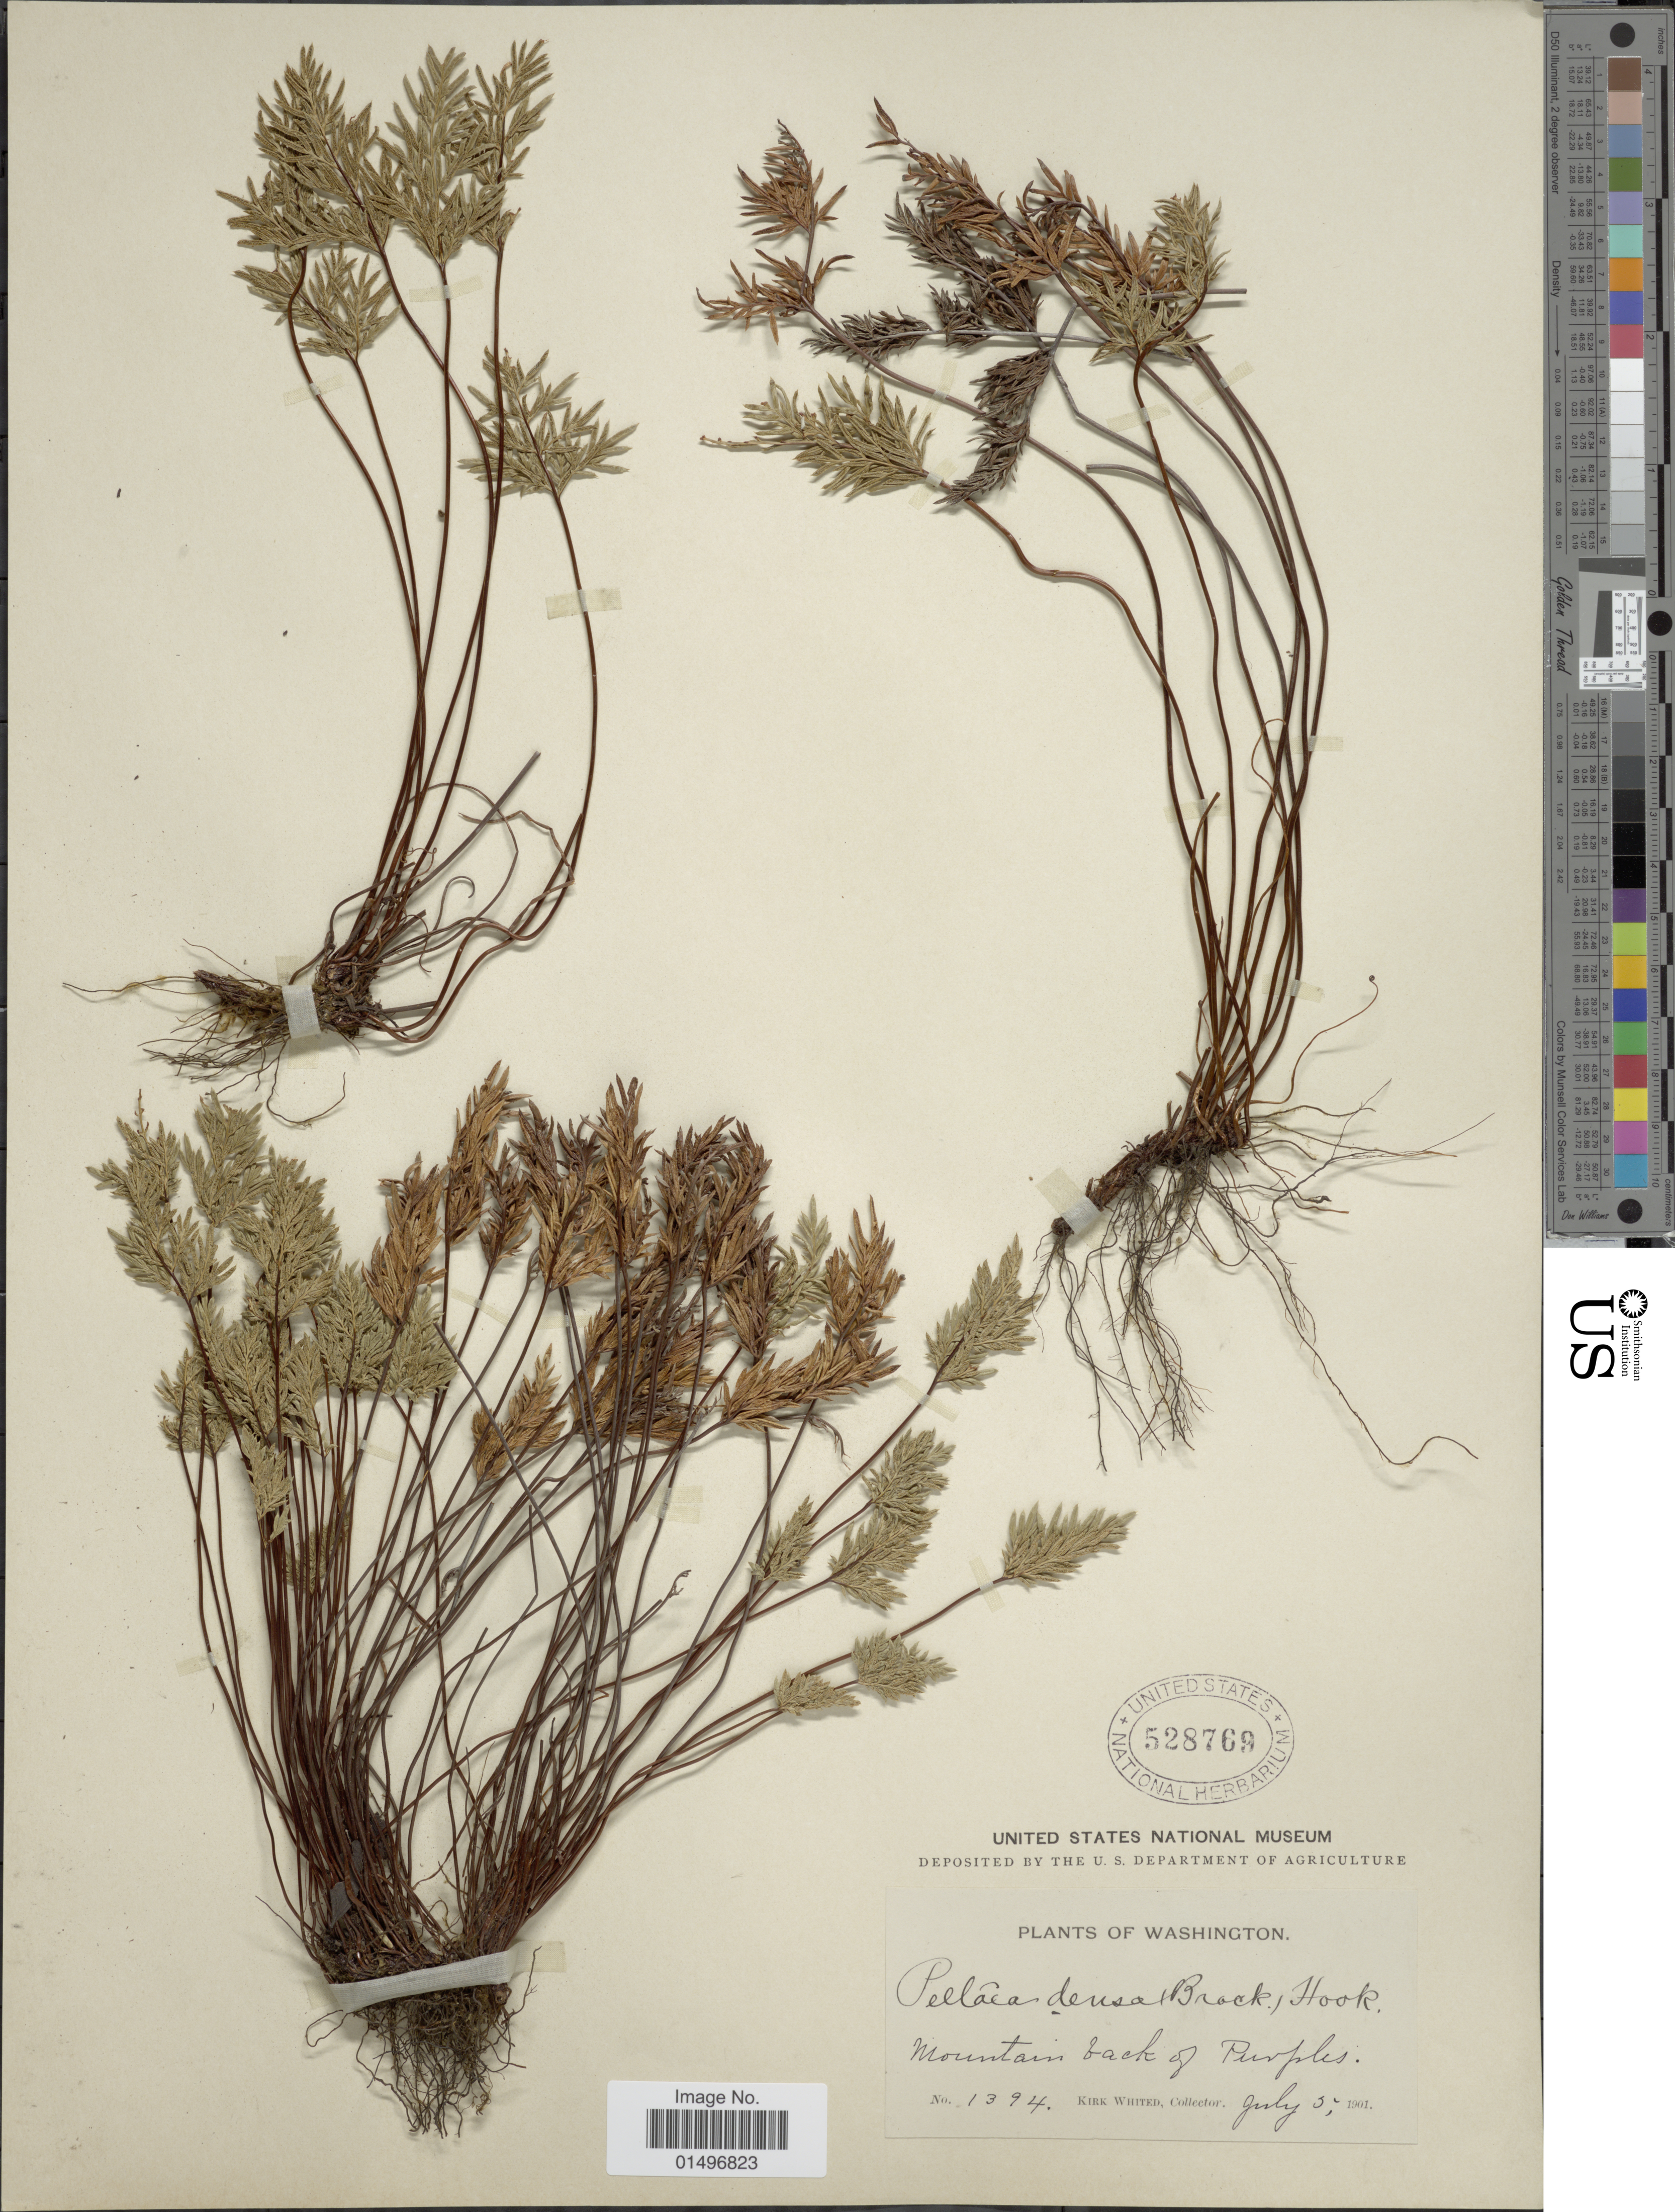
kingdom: Plantae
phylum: Tracheophyta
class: Polypodiopsida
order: Polypodiales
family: Pteridaceae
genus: Aspidotis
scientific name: Aspidotis densa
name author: (Brack.) Lellinger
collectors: K. Whited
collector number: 1394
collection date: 1901-07-05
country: United States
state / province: Washington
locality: Mountain back of Purples.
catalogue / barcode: US 528769